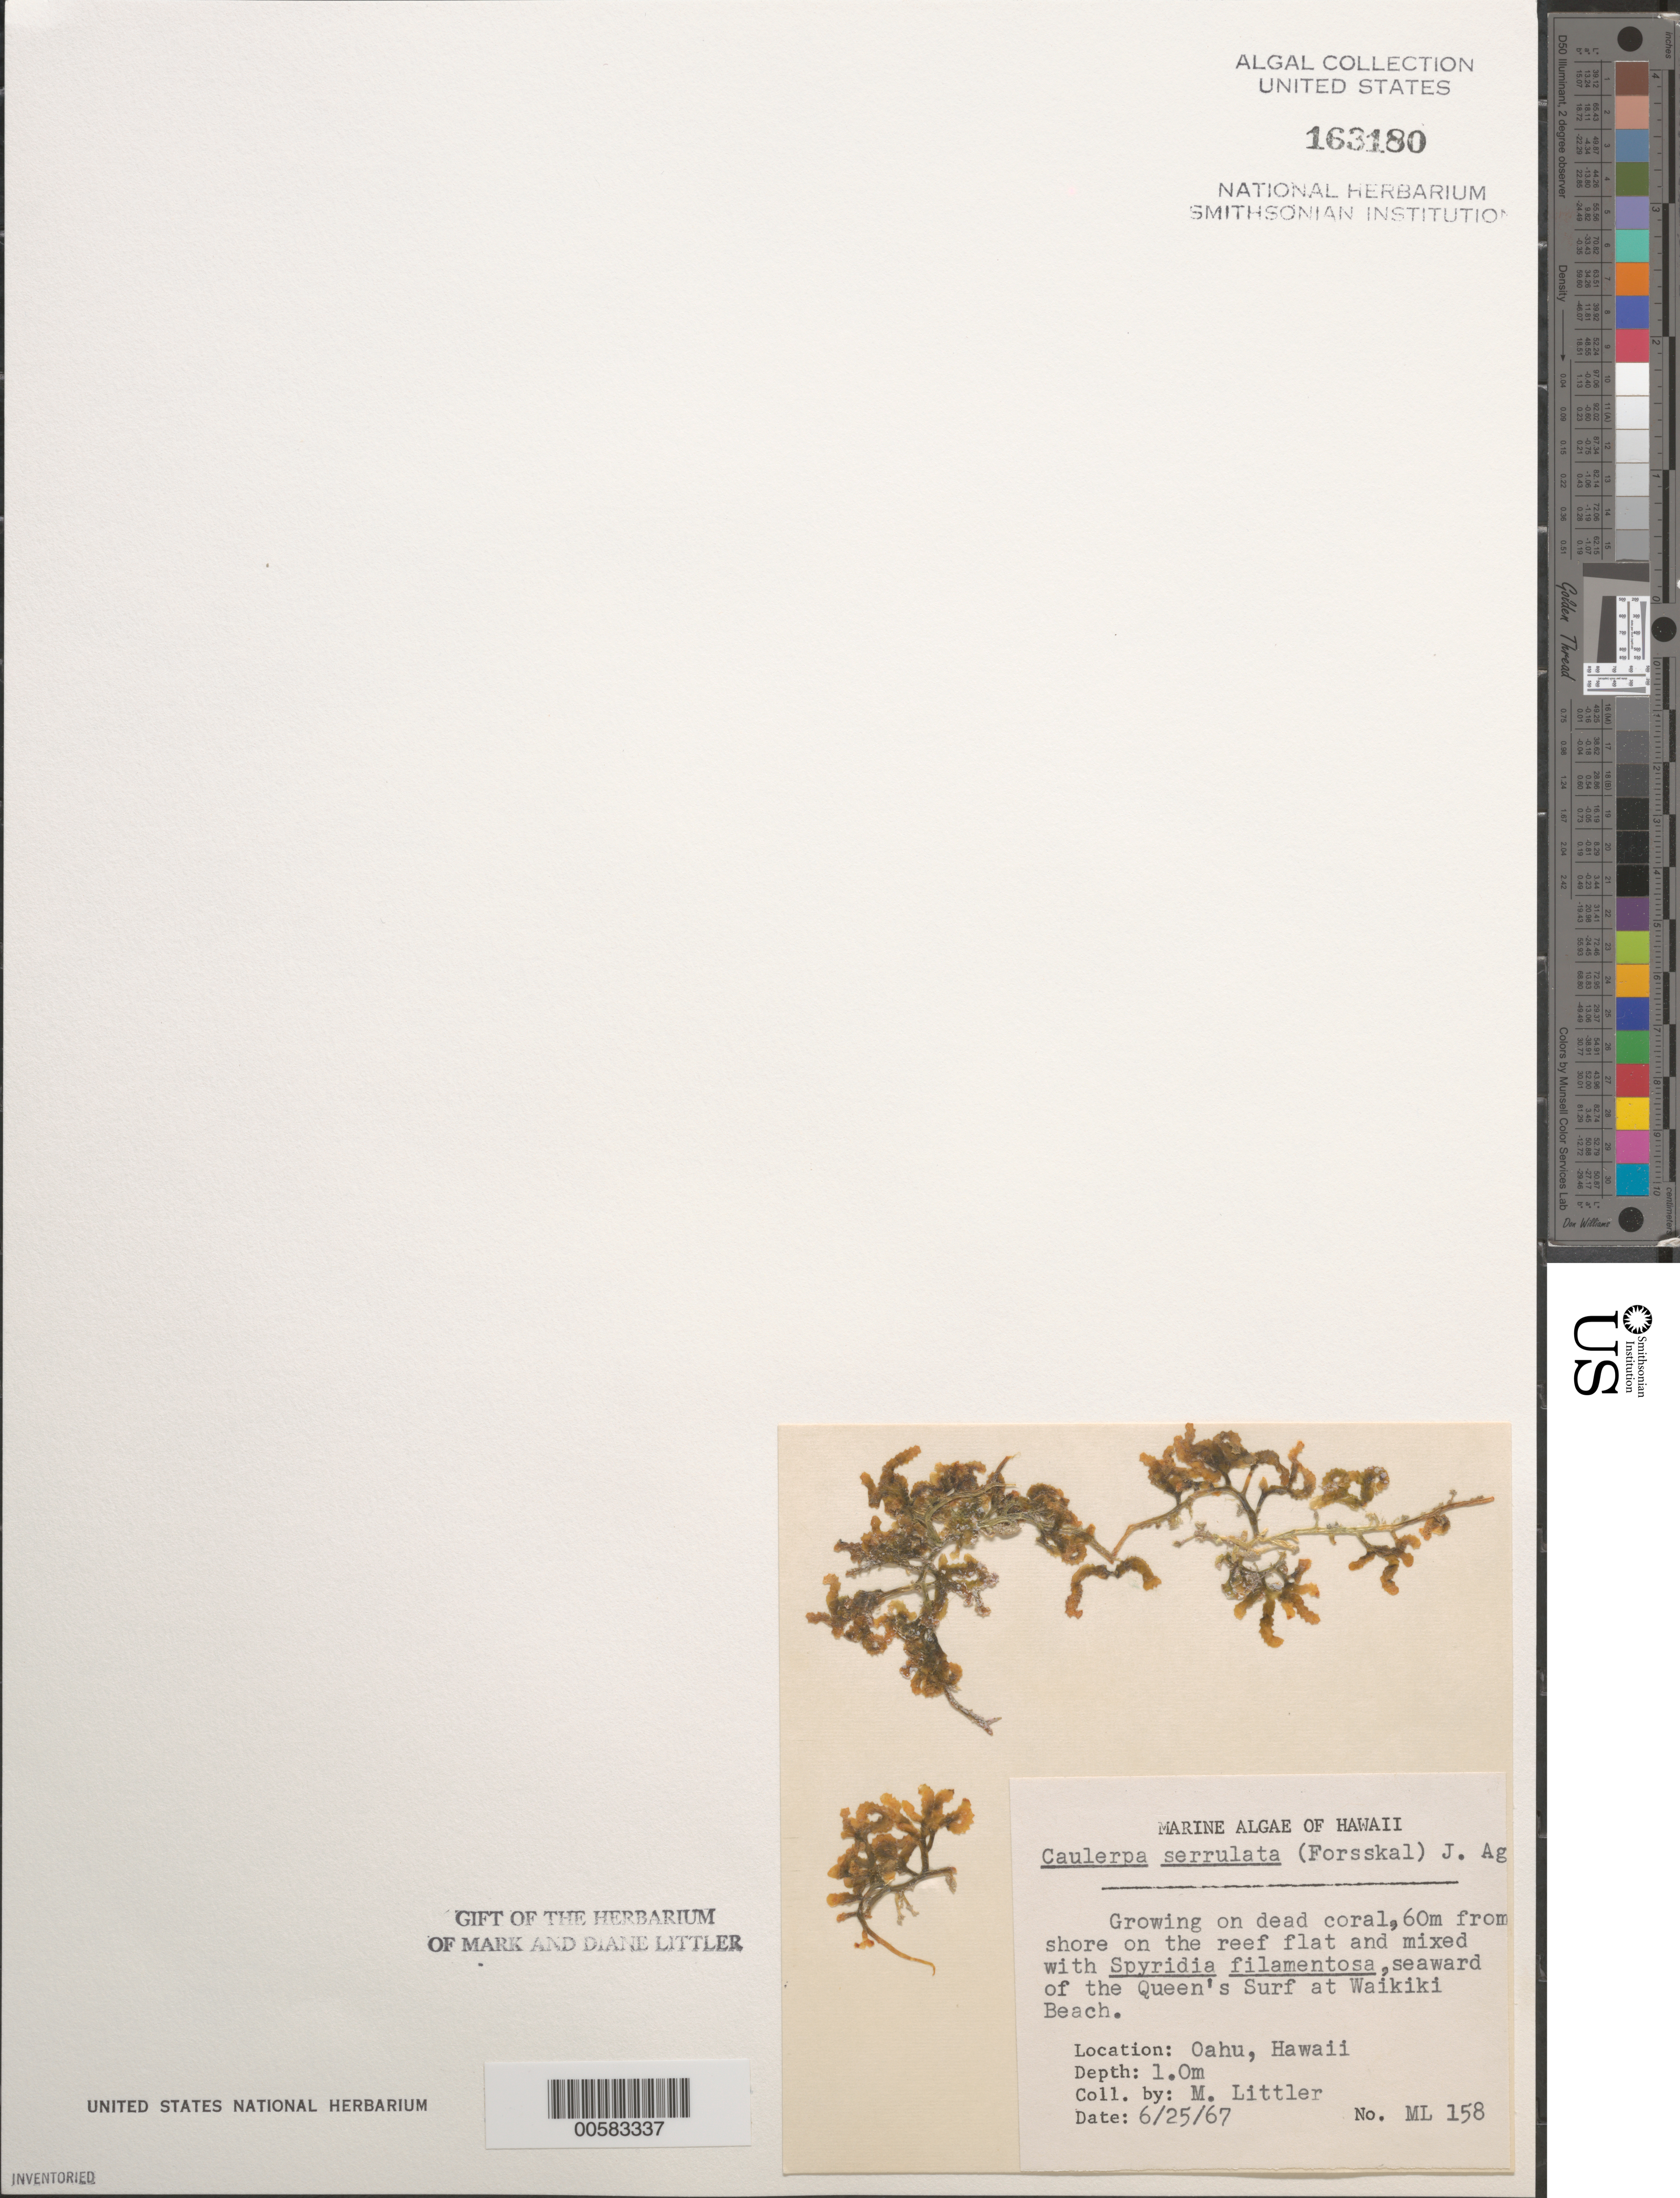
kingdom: Plantae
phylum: Chlorophyta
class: Ulvophyceae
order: Bryopsidales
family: Caulerpaceae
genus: Caulerpa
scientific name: Caulerpa serrulata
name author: (Forssk.) J. Agardh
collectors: M. M. Littler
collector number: ML 158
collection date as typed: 25 Jun 1967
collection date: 1967-06-25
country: United States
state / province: Hawaii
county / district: Honolulu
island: Oahu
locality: Waikiki Bay near Queen's Surf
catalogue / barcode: US 163180